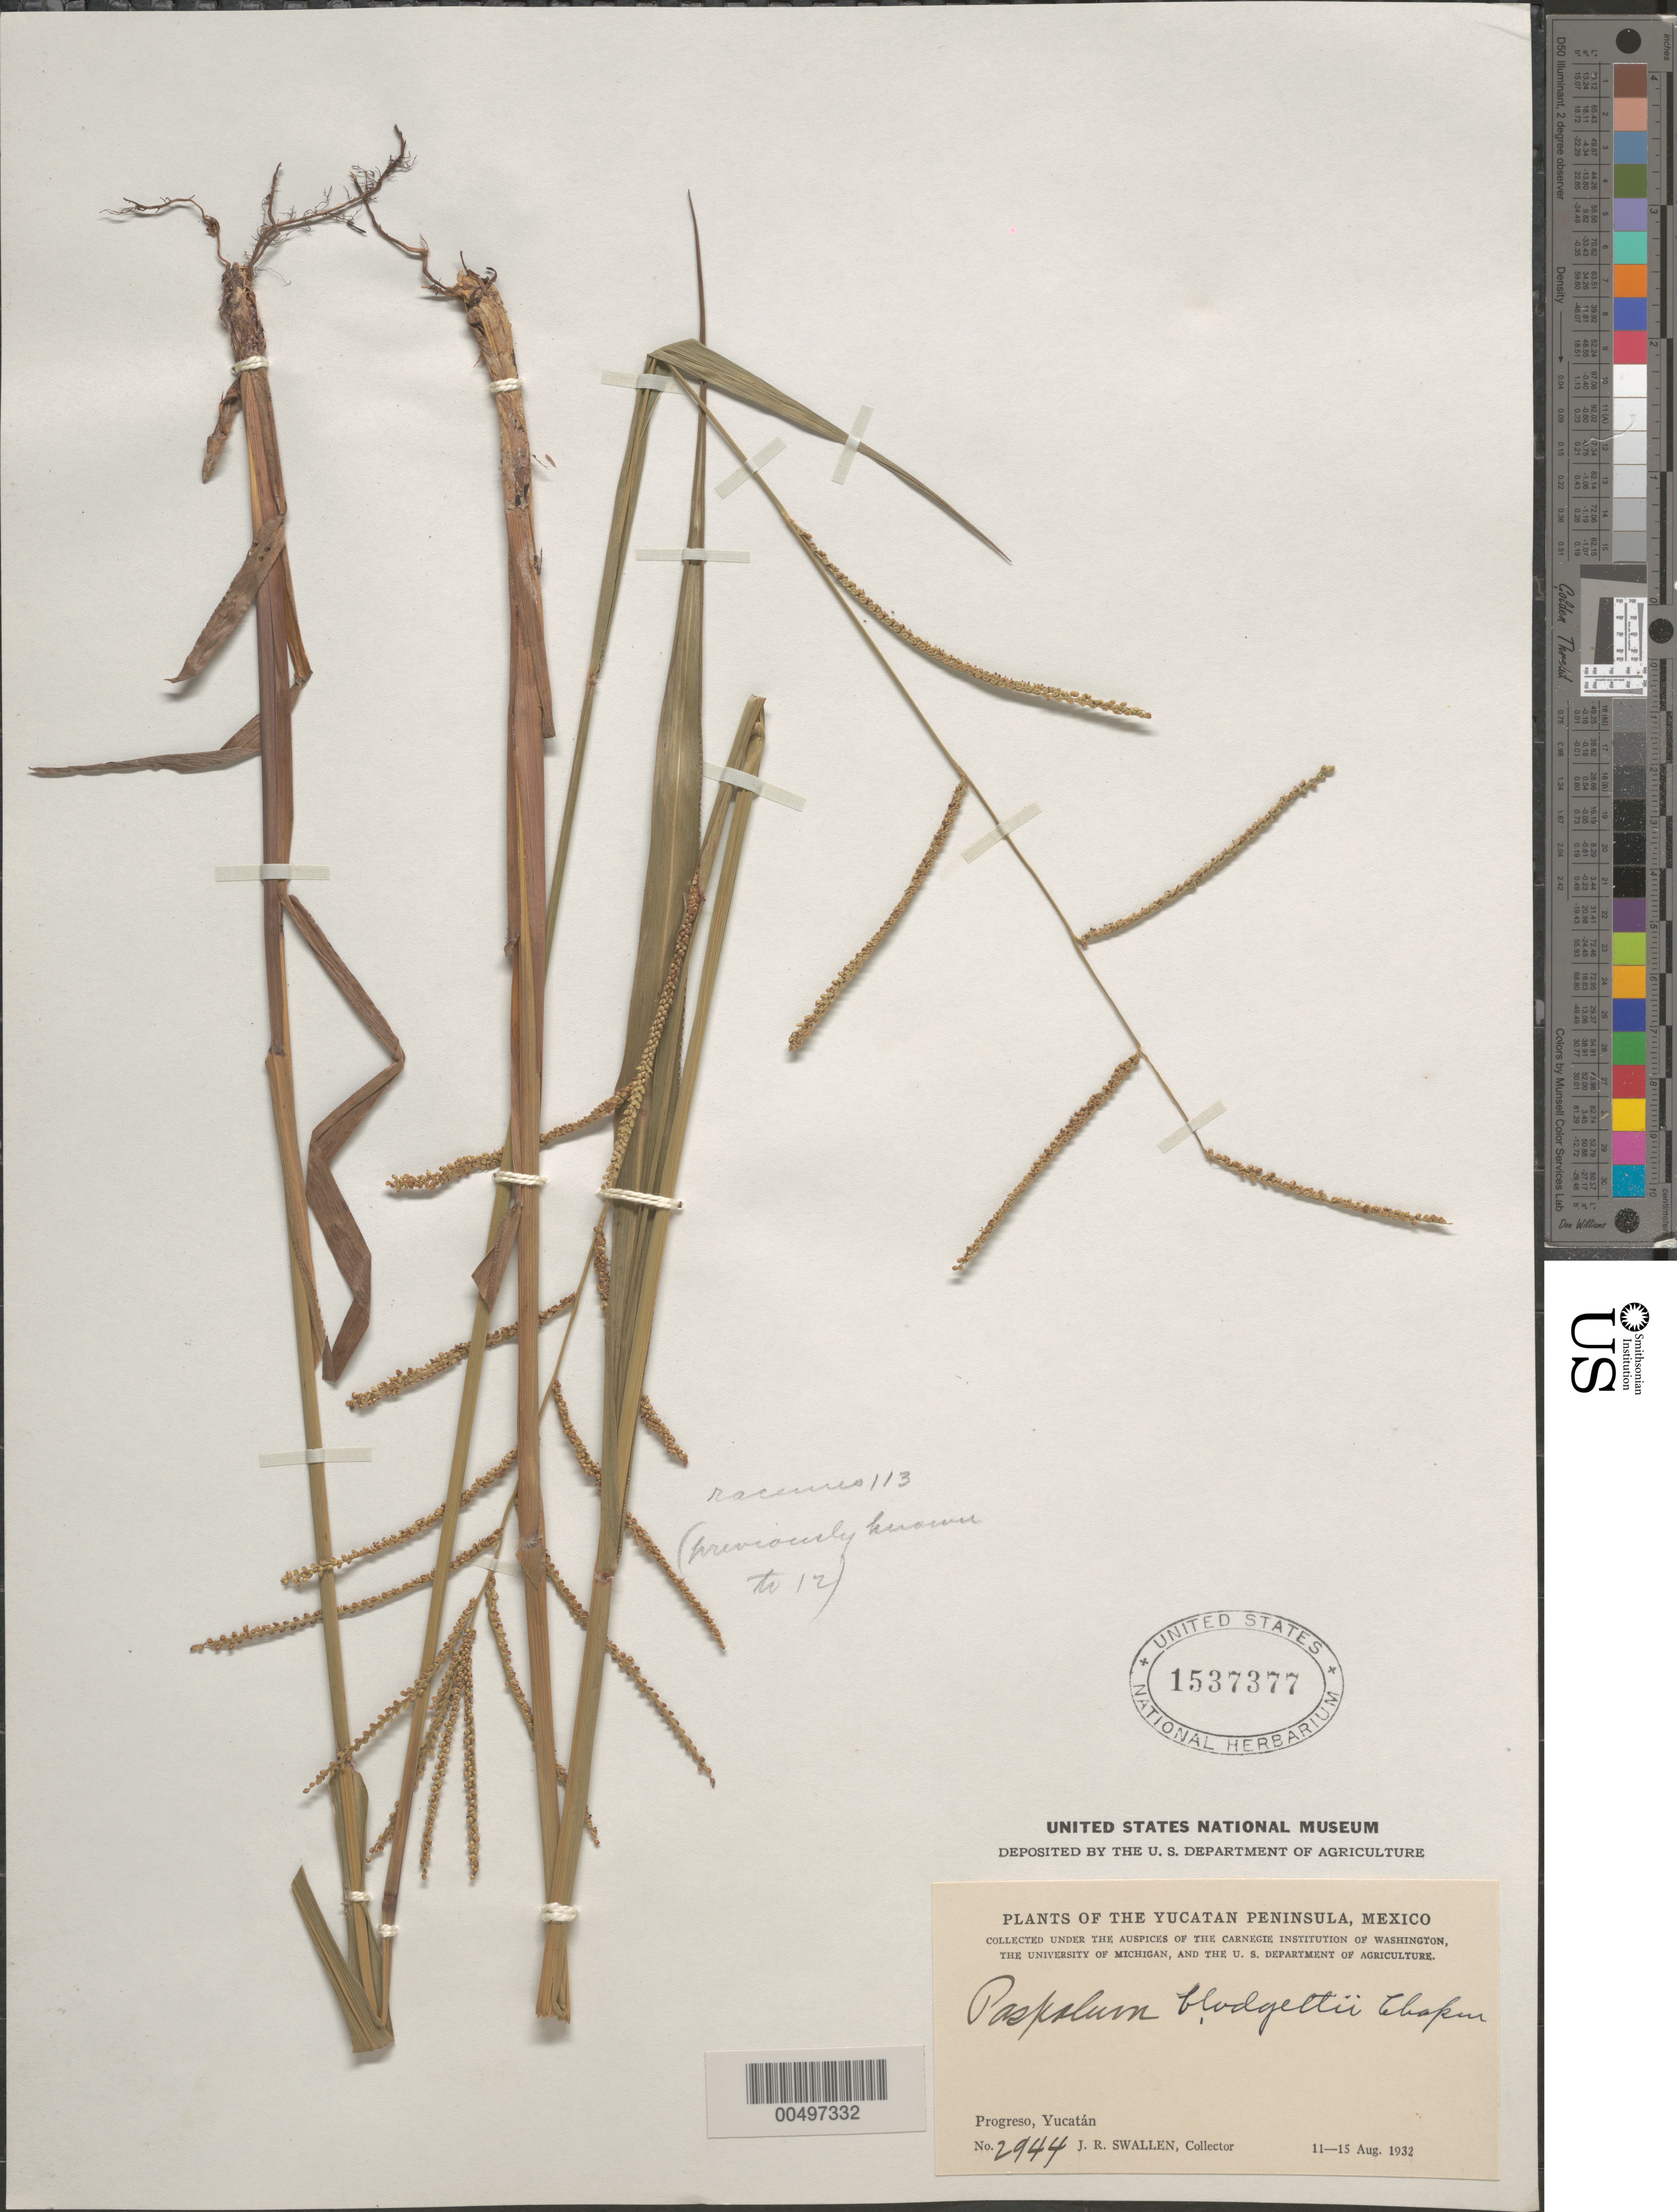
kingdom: Plantae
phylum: Tracheophyta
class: Liliopsida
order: Poales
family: Poaceae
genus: Paspalum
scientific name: Paspalum blodgettii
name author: Chapm.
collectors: J. R. Swallen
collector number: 2944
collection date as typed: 11 Aug 1932 to 15 Aug 1932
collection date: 1932-08-11/1932-08-15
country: Mexico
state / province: Yucatan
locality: Yucatan Peninsula, Progreso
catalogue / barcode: US 1537377